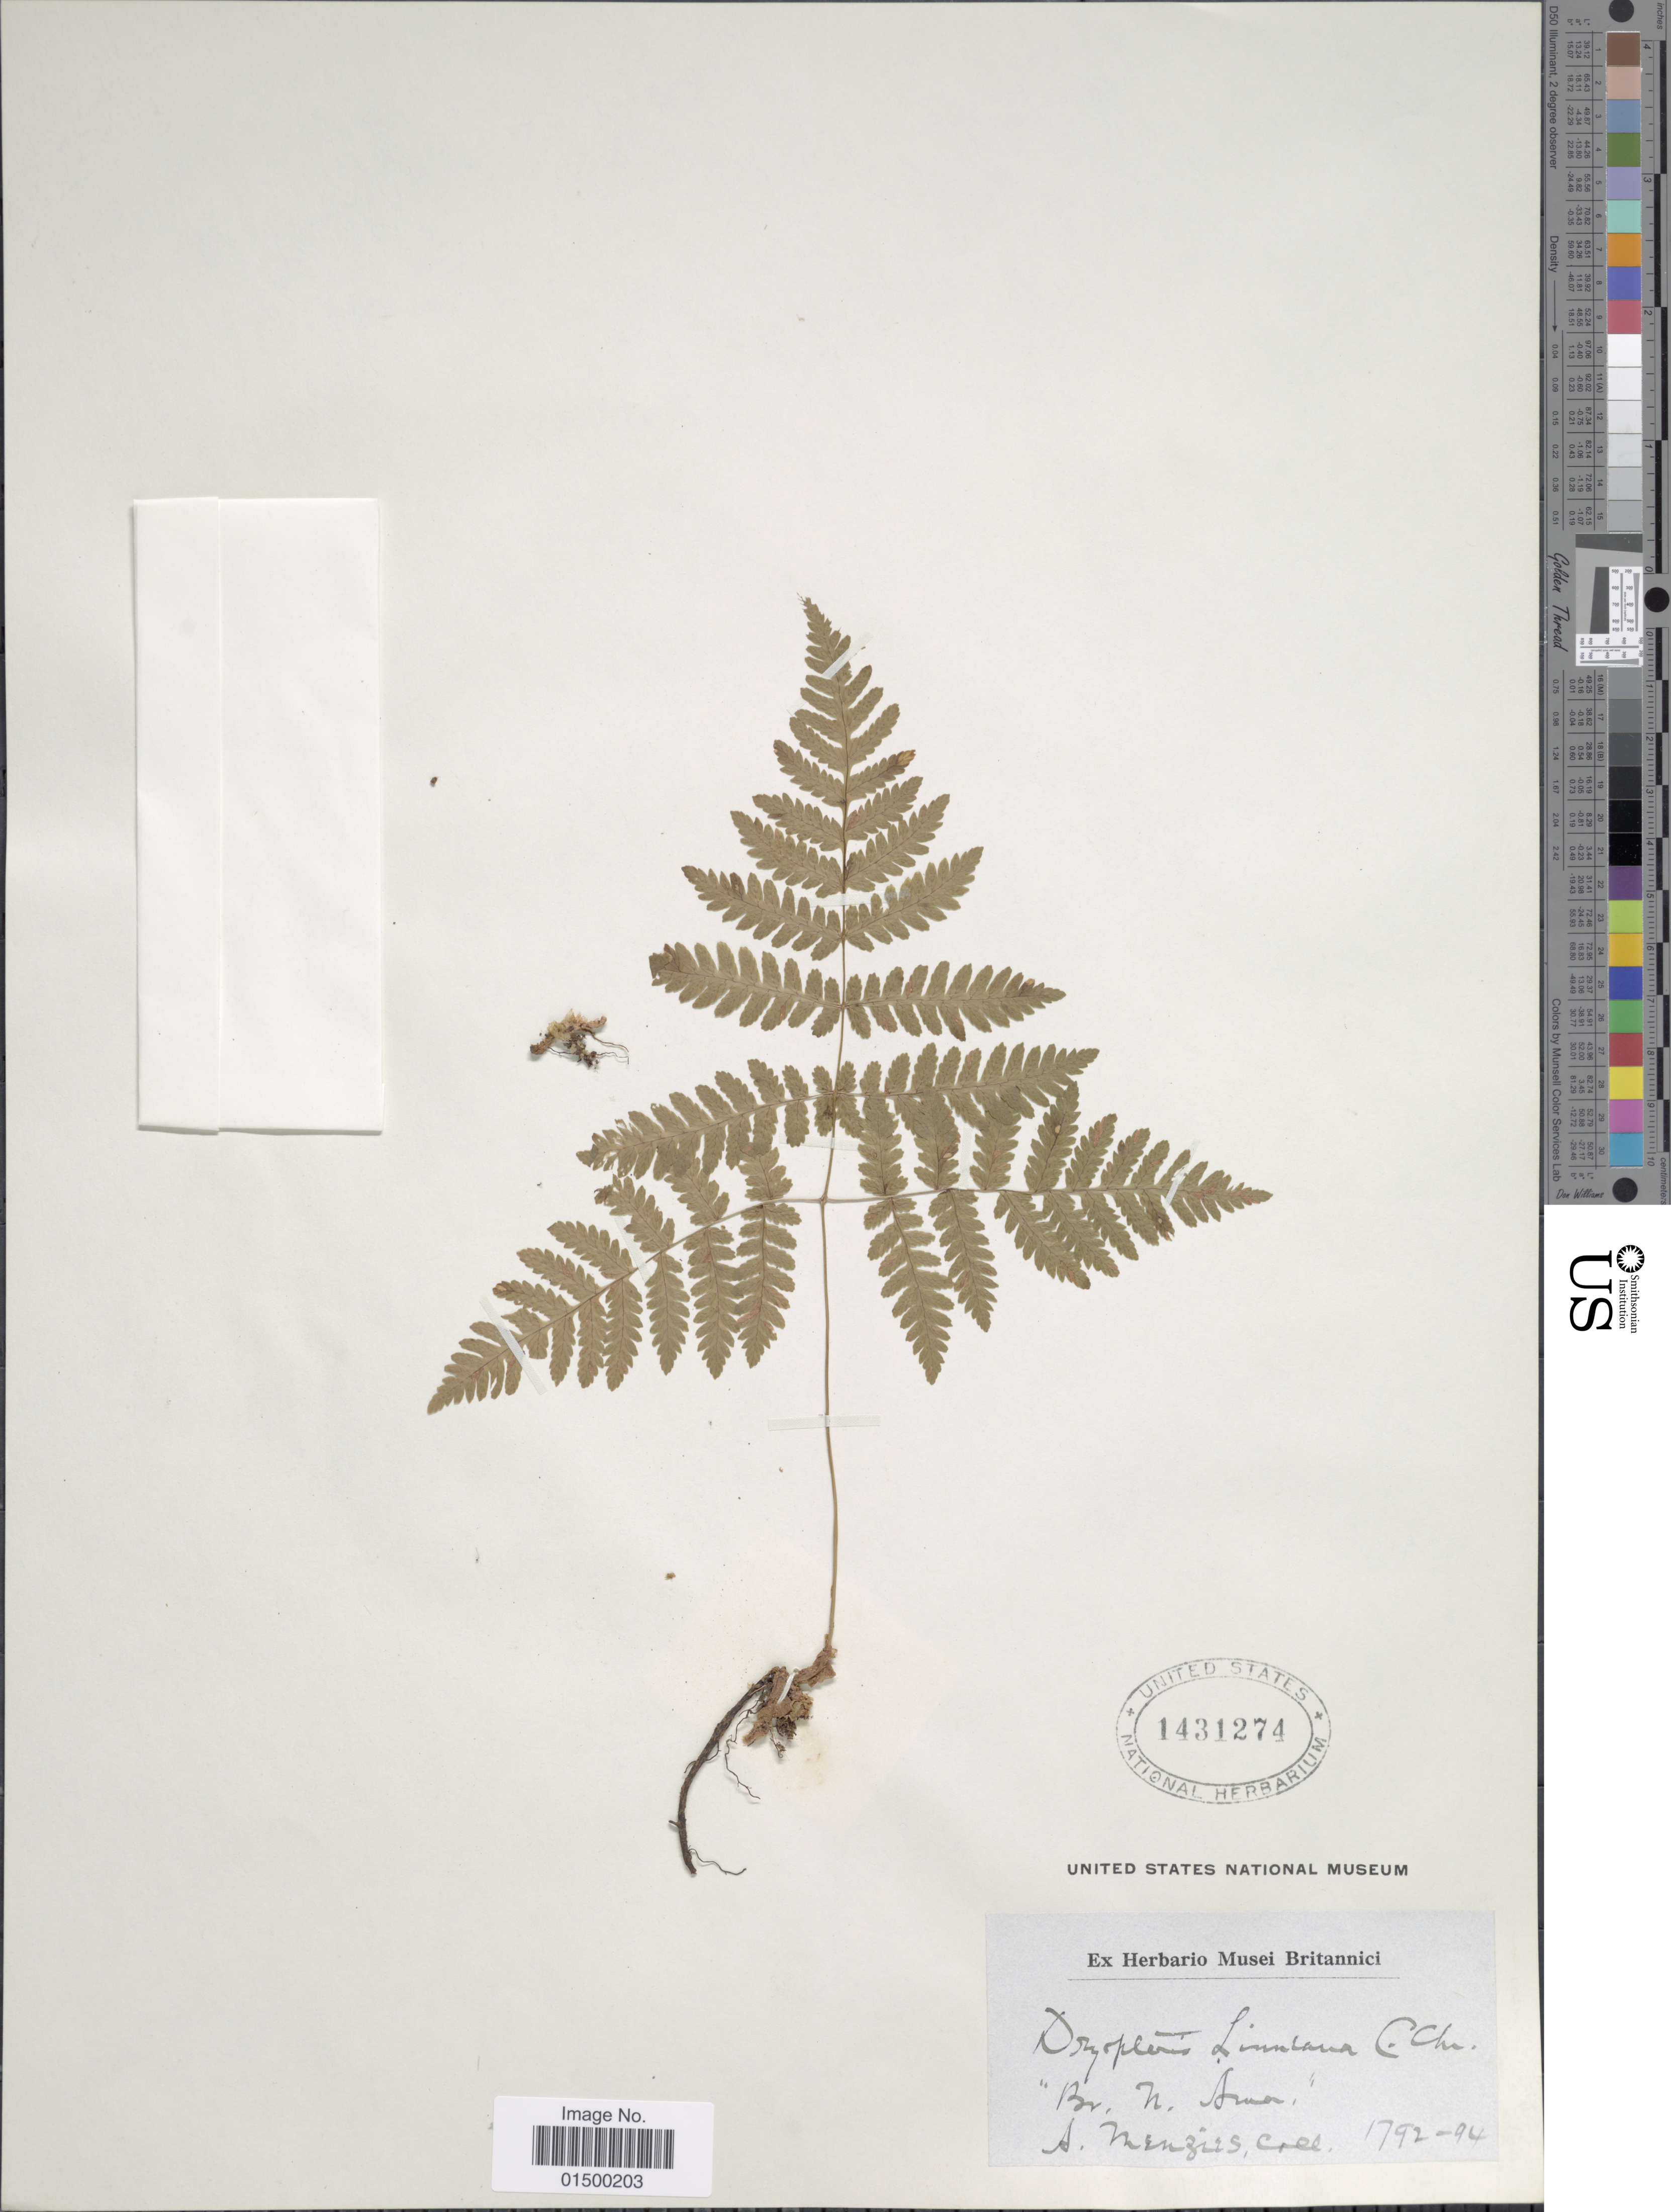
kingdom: Plantae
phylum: Tracheophyta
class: Polypodiopsida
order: Polypodiales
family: Cystopteridaceae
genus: Gymnocarpium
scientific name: Gymnocarpium disjunctum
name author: (Rupr.) Ching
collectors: A. Menzies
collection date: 1792/1794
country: Canada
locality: Br. N. Amer.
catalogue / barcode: US 1431274